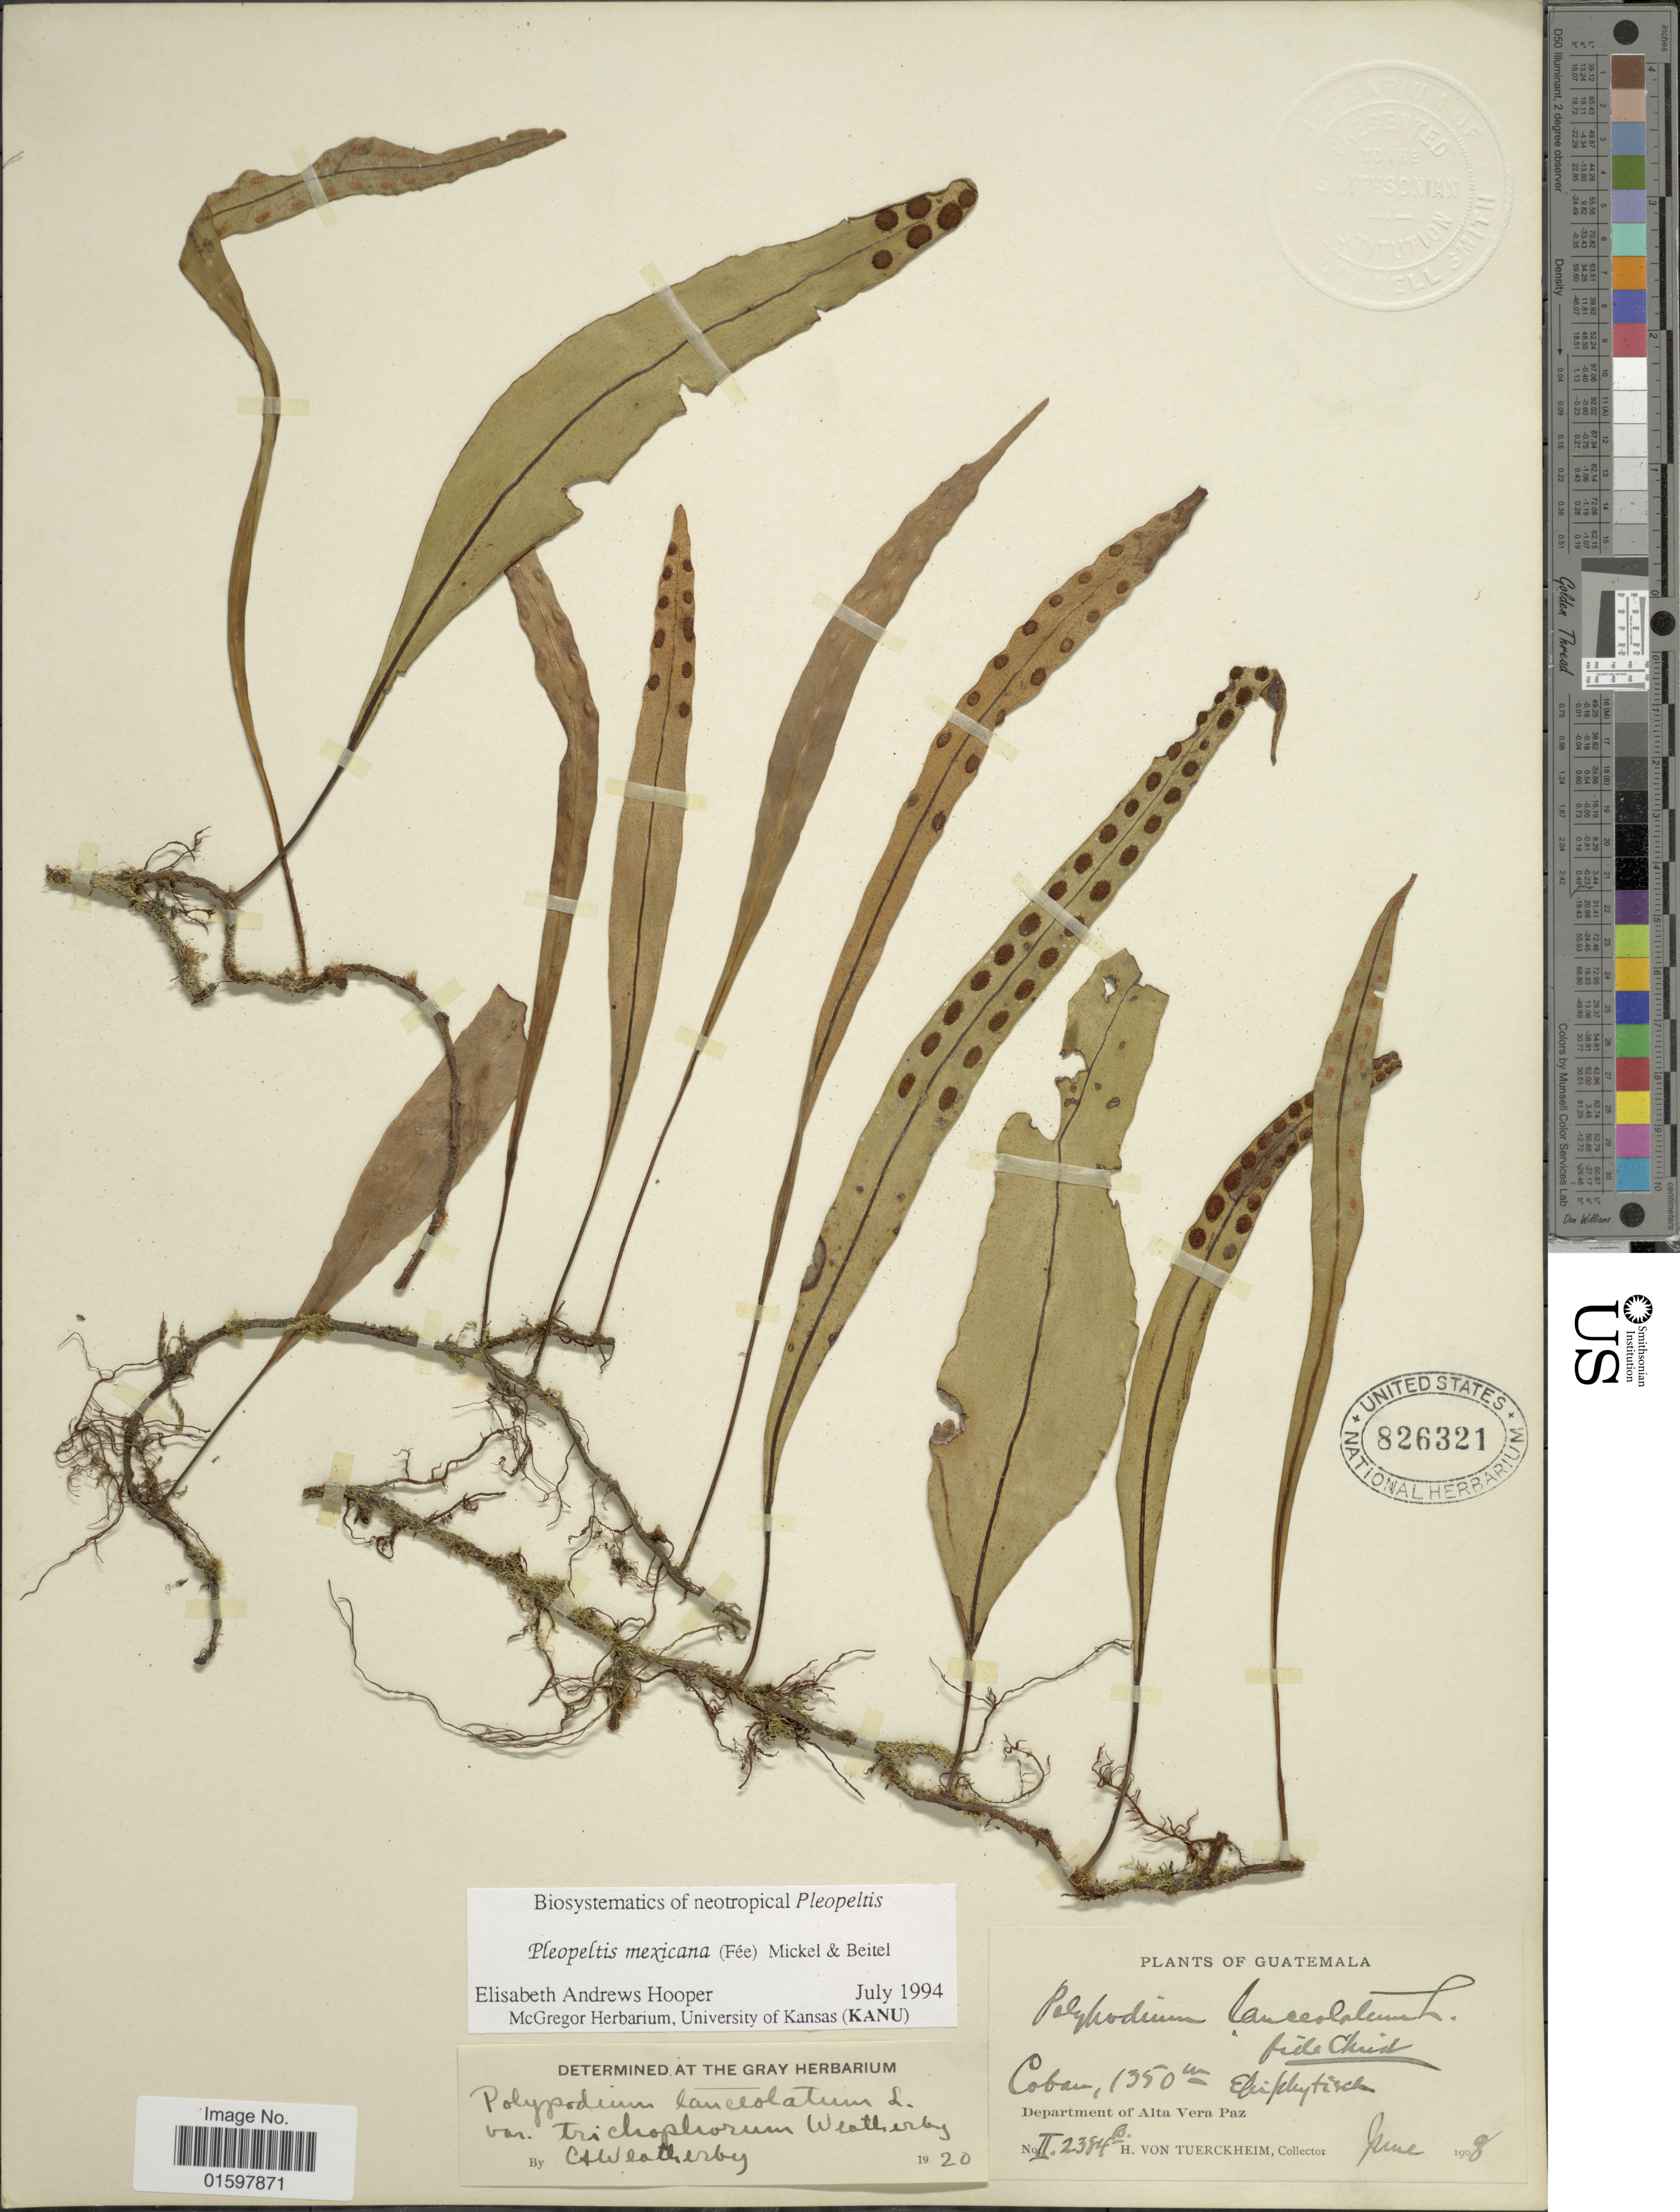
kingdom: Plantae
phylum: Tracheophyta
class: Polypodiopsida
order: Polypodiales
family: Polypodiaceae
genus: Pleopeltis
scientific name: Pleopeltis mexicana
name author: (Fée) Mickel & Beitel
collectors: H. von Türckheim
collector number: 2384B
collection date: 1903-06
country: Guatemala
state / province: Alta Verapaz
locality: Coabn, Department of Alta Verapaz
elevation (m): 1350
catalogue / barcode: US 826321